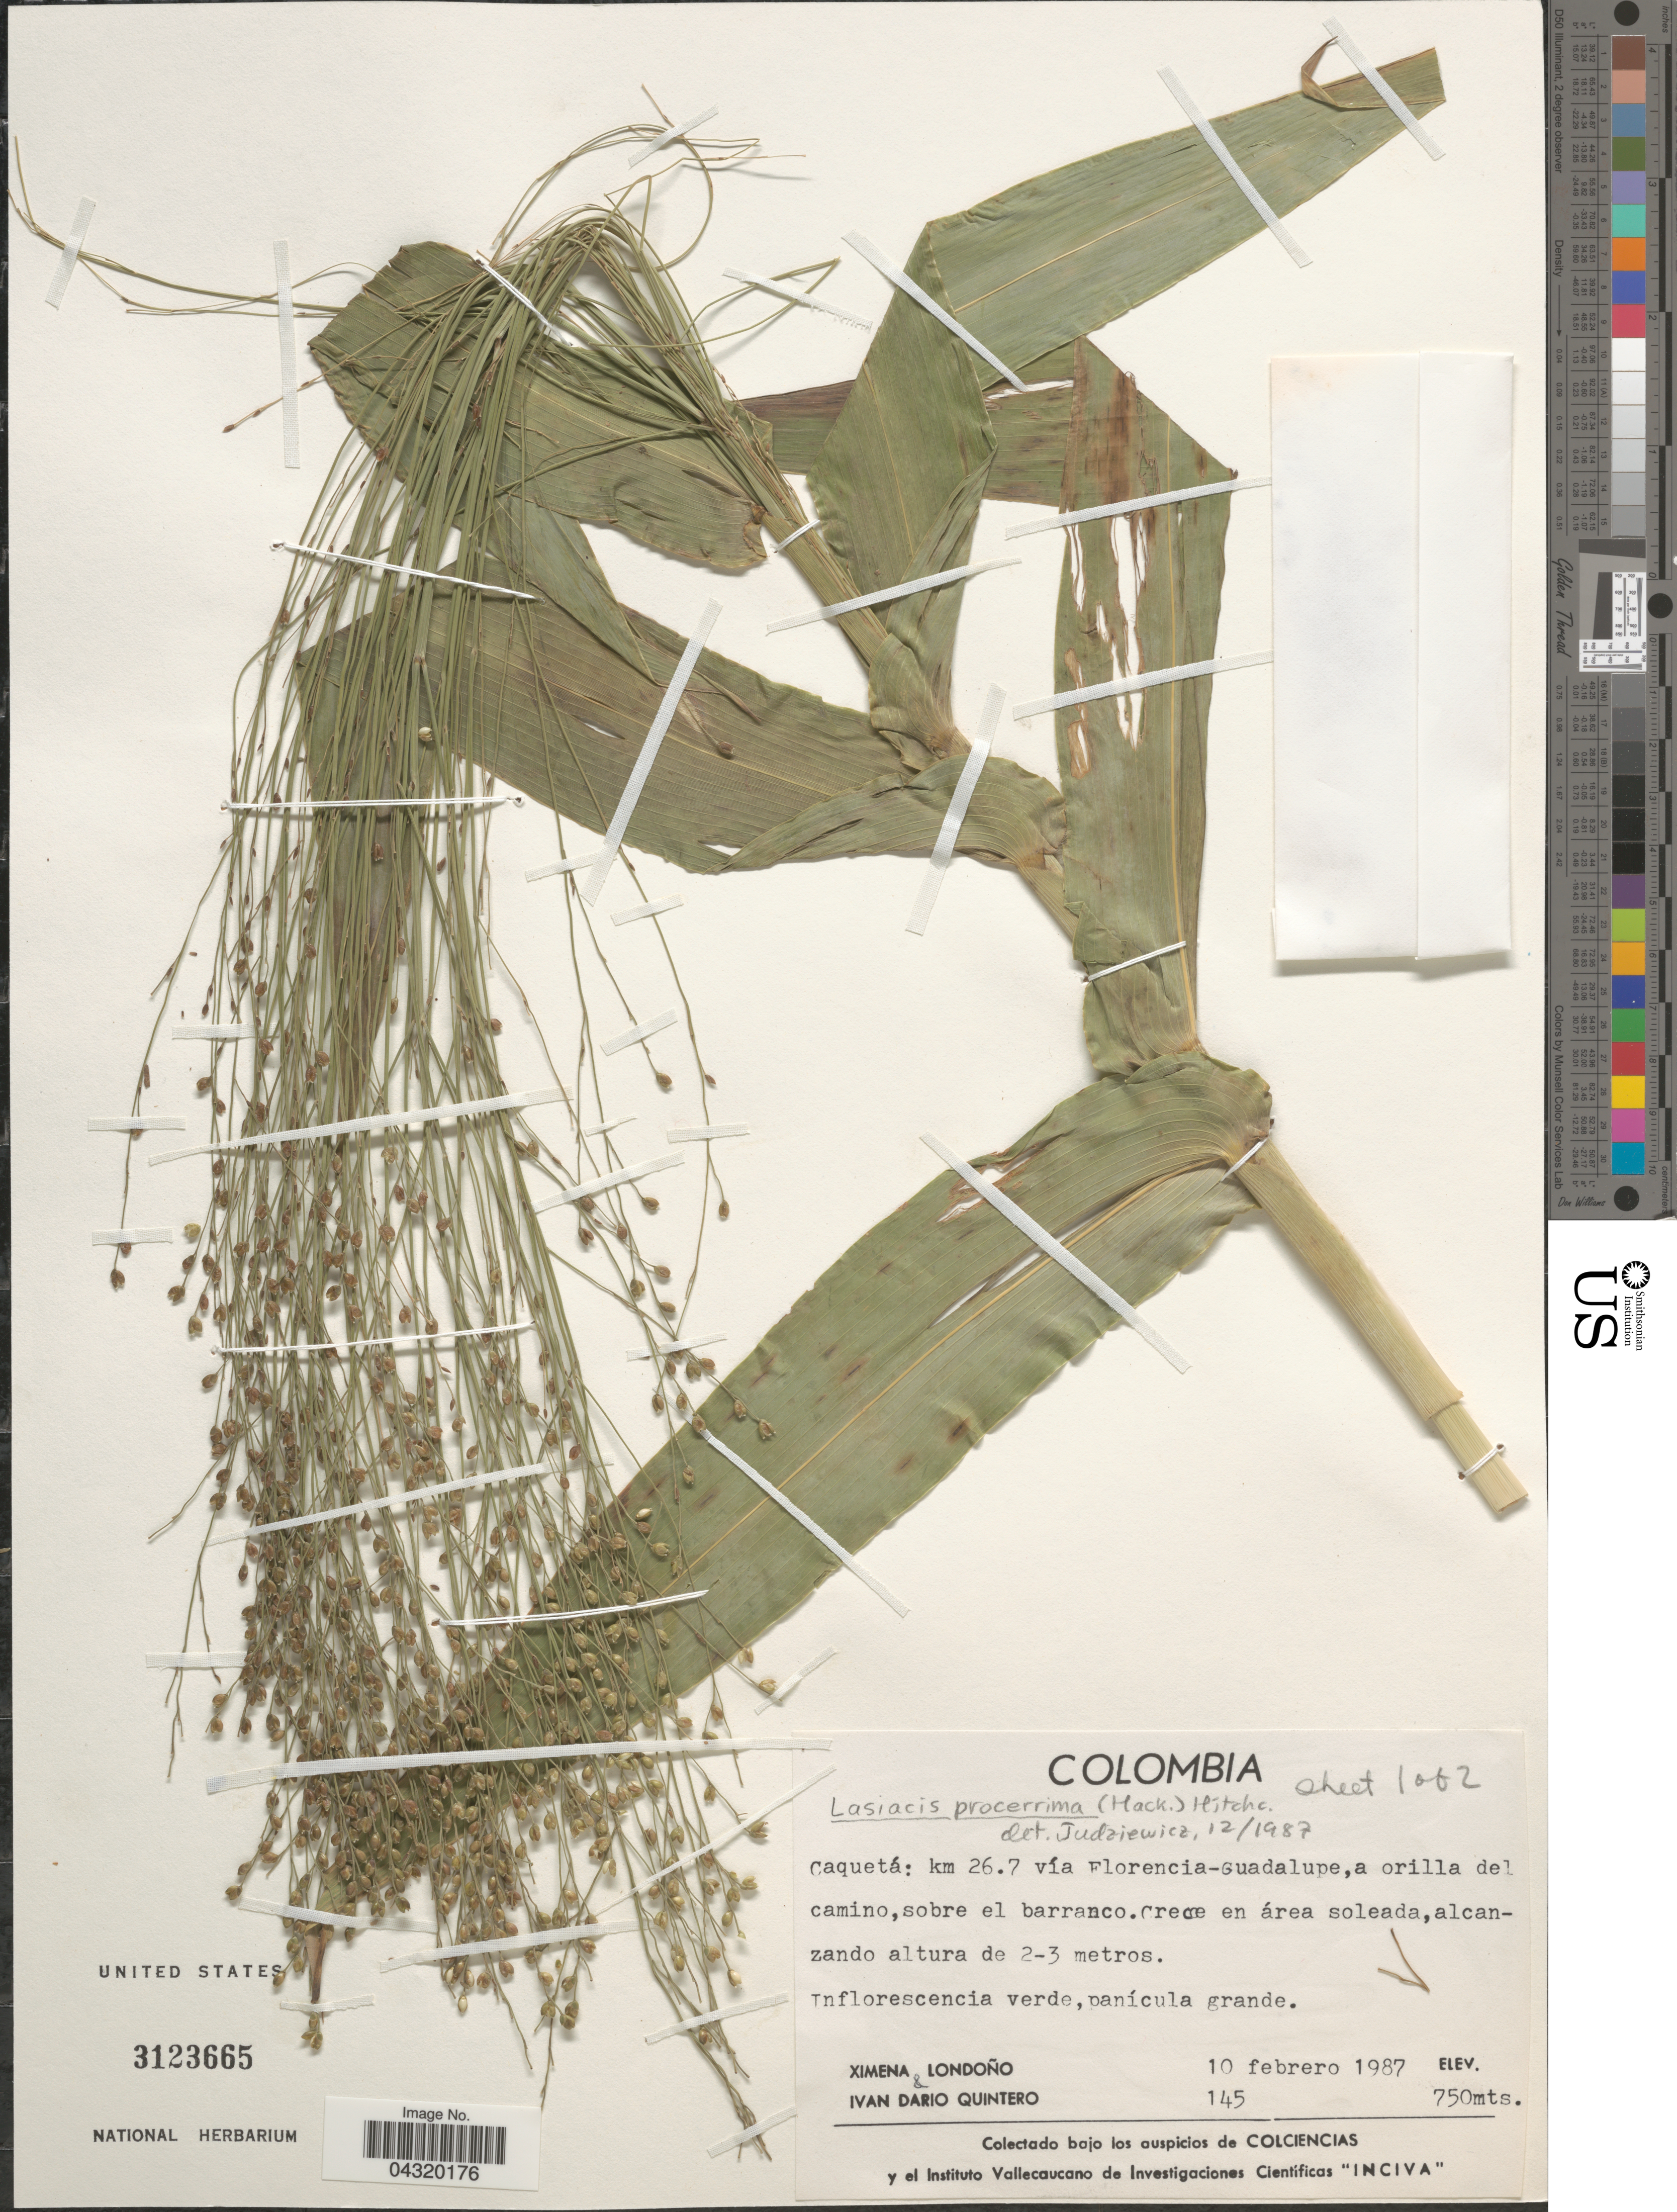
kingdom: Plantae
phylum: Tracheophyta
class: Liliopsida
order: Poales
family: Poaceae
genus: Lasiacis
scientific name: Lasiacis procerrima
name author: (Hack.) Hitchc.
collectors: X. Londoño & I. Quintero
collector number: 145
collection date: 1987-02-10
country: Colombia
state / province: Caquetá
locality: Km 26.7 vía Florencia-Guadalupe, a orilla del camino, sobre el barranco.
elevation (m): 750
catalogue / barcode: US 3123665